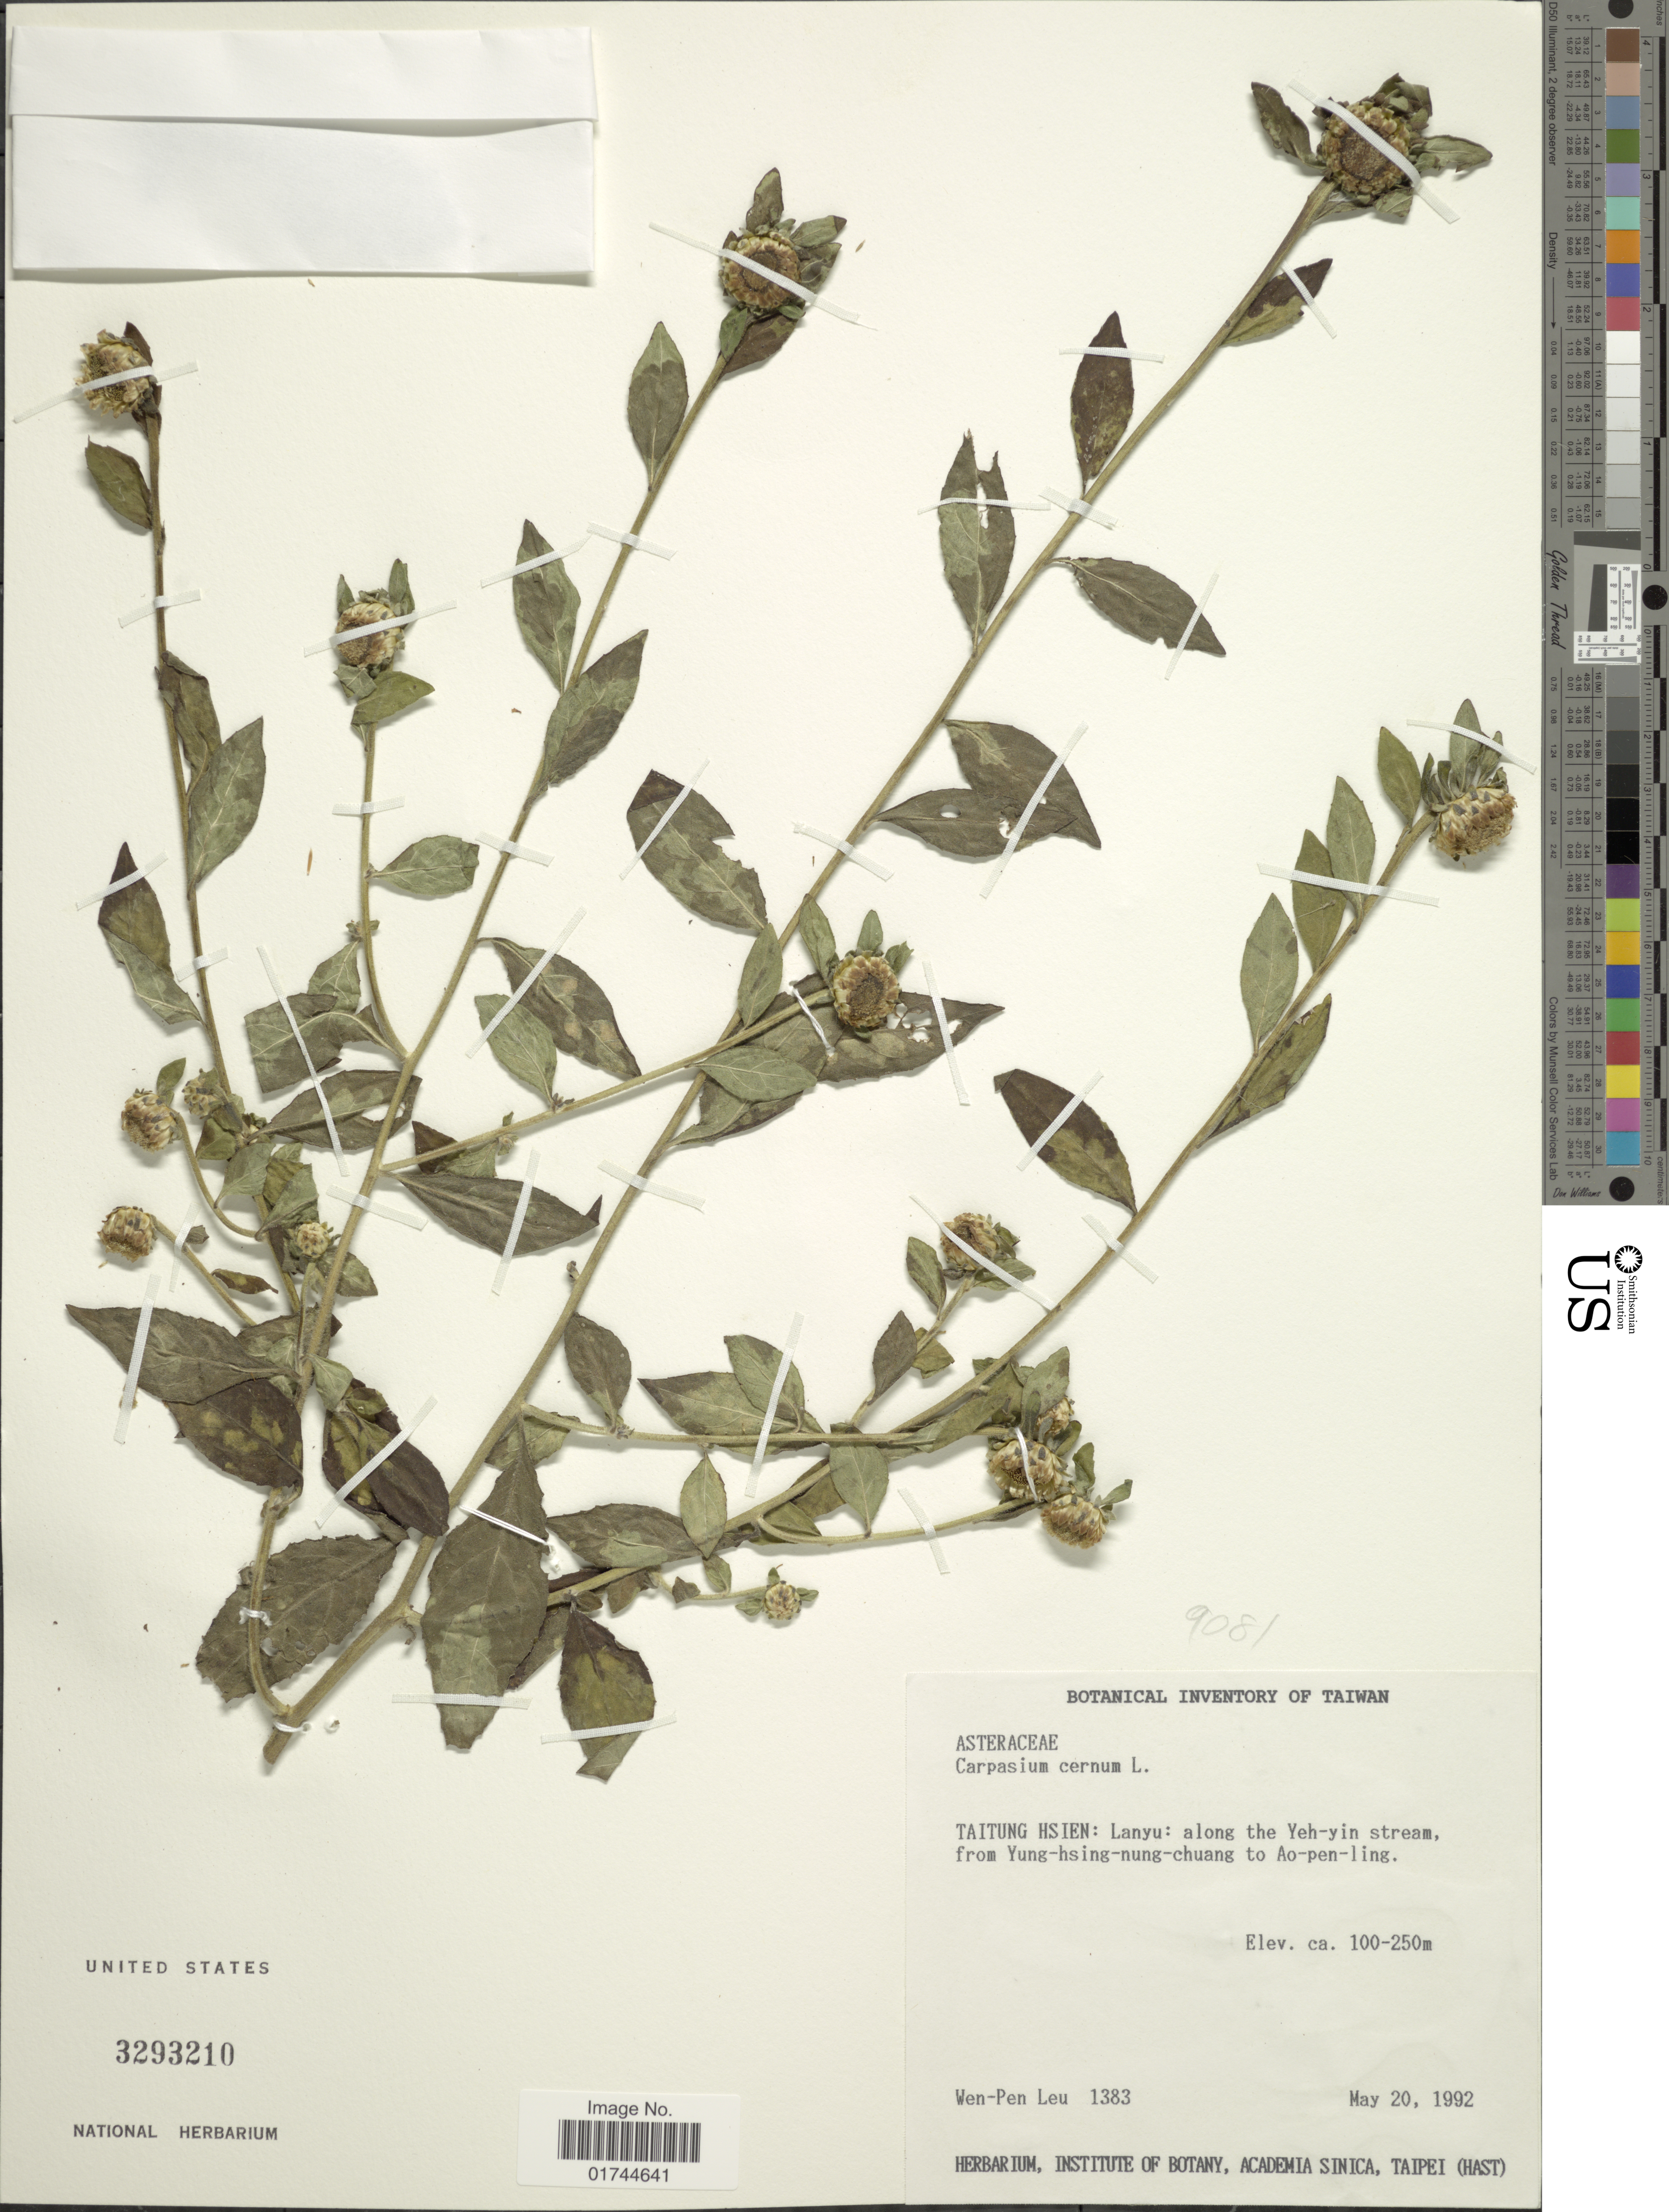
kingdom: Plantae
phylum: Tracheophyta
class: Magnoliopsida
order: Asterales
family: Asteraceae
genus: Carpesium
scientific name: Carpesium cernum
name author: L.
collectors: W. Leu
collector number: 1383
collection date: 1992-05-20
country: Taiwan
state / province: Taitung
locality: Taitung Hsien: Lanyu: along the Yeh-yin stream, from Yung-hsing-nung-chuang to Ao-pen-ling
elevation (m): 100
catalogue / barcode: US 3293210